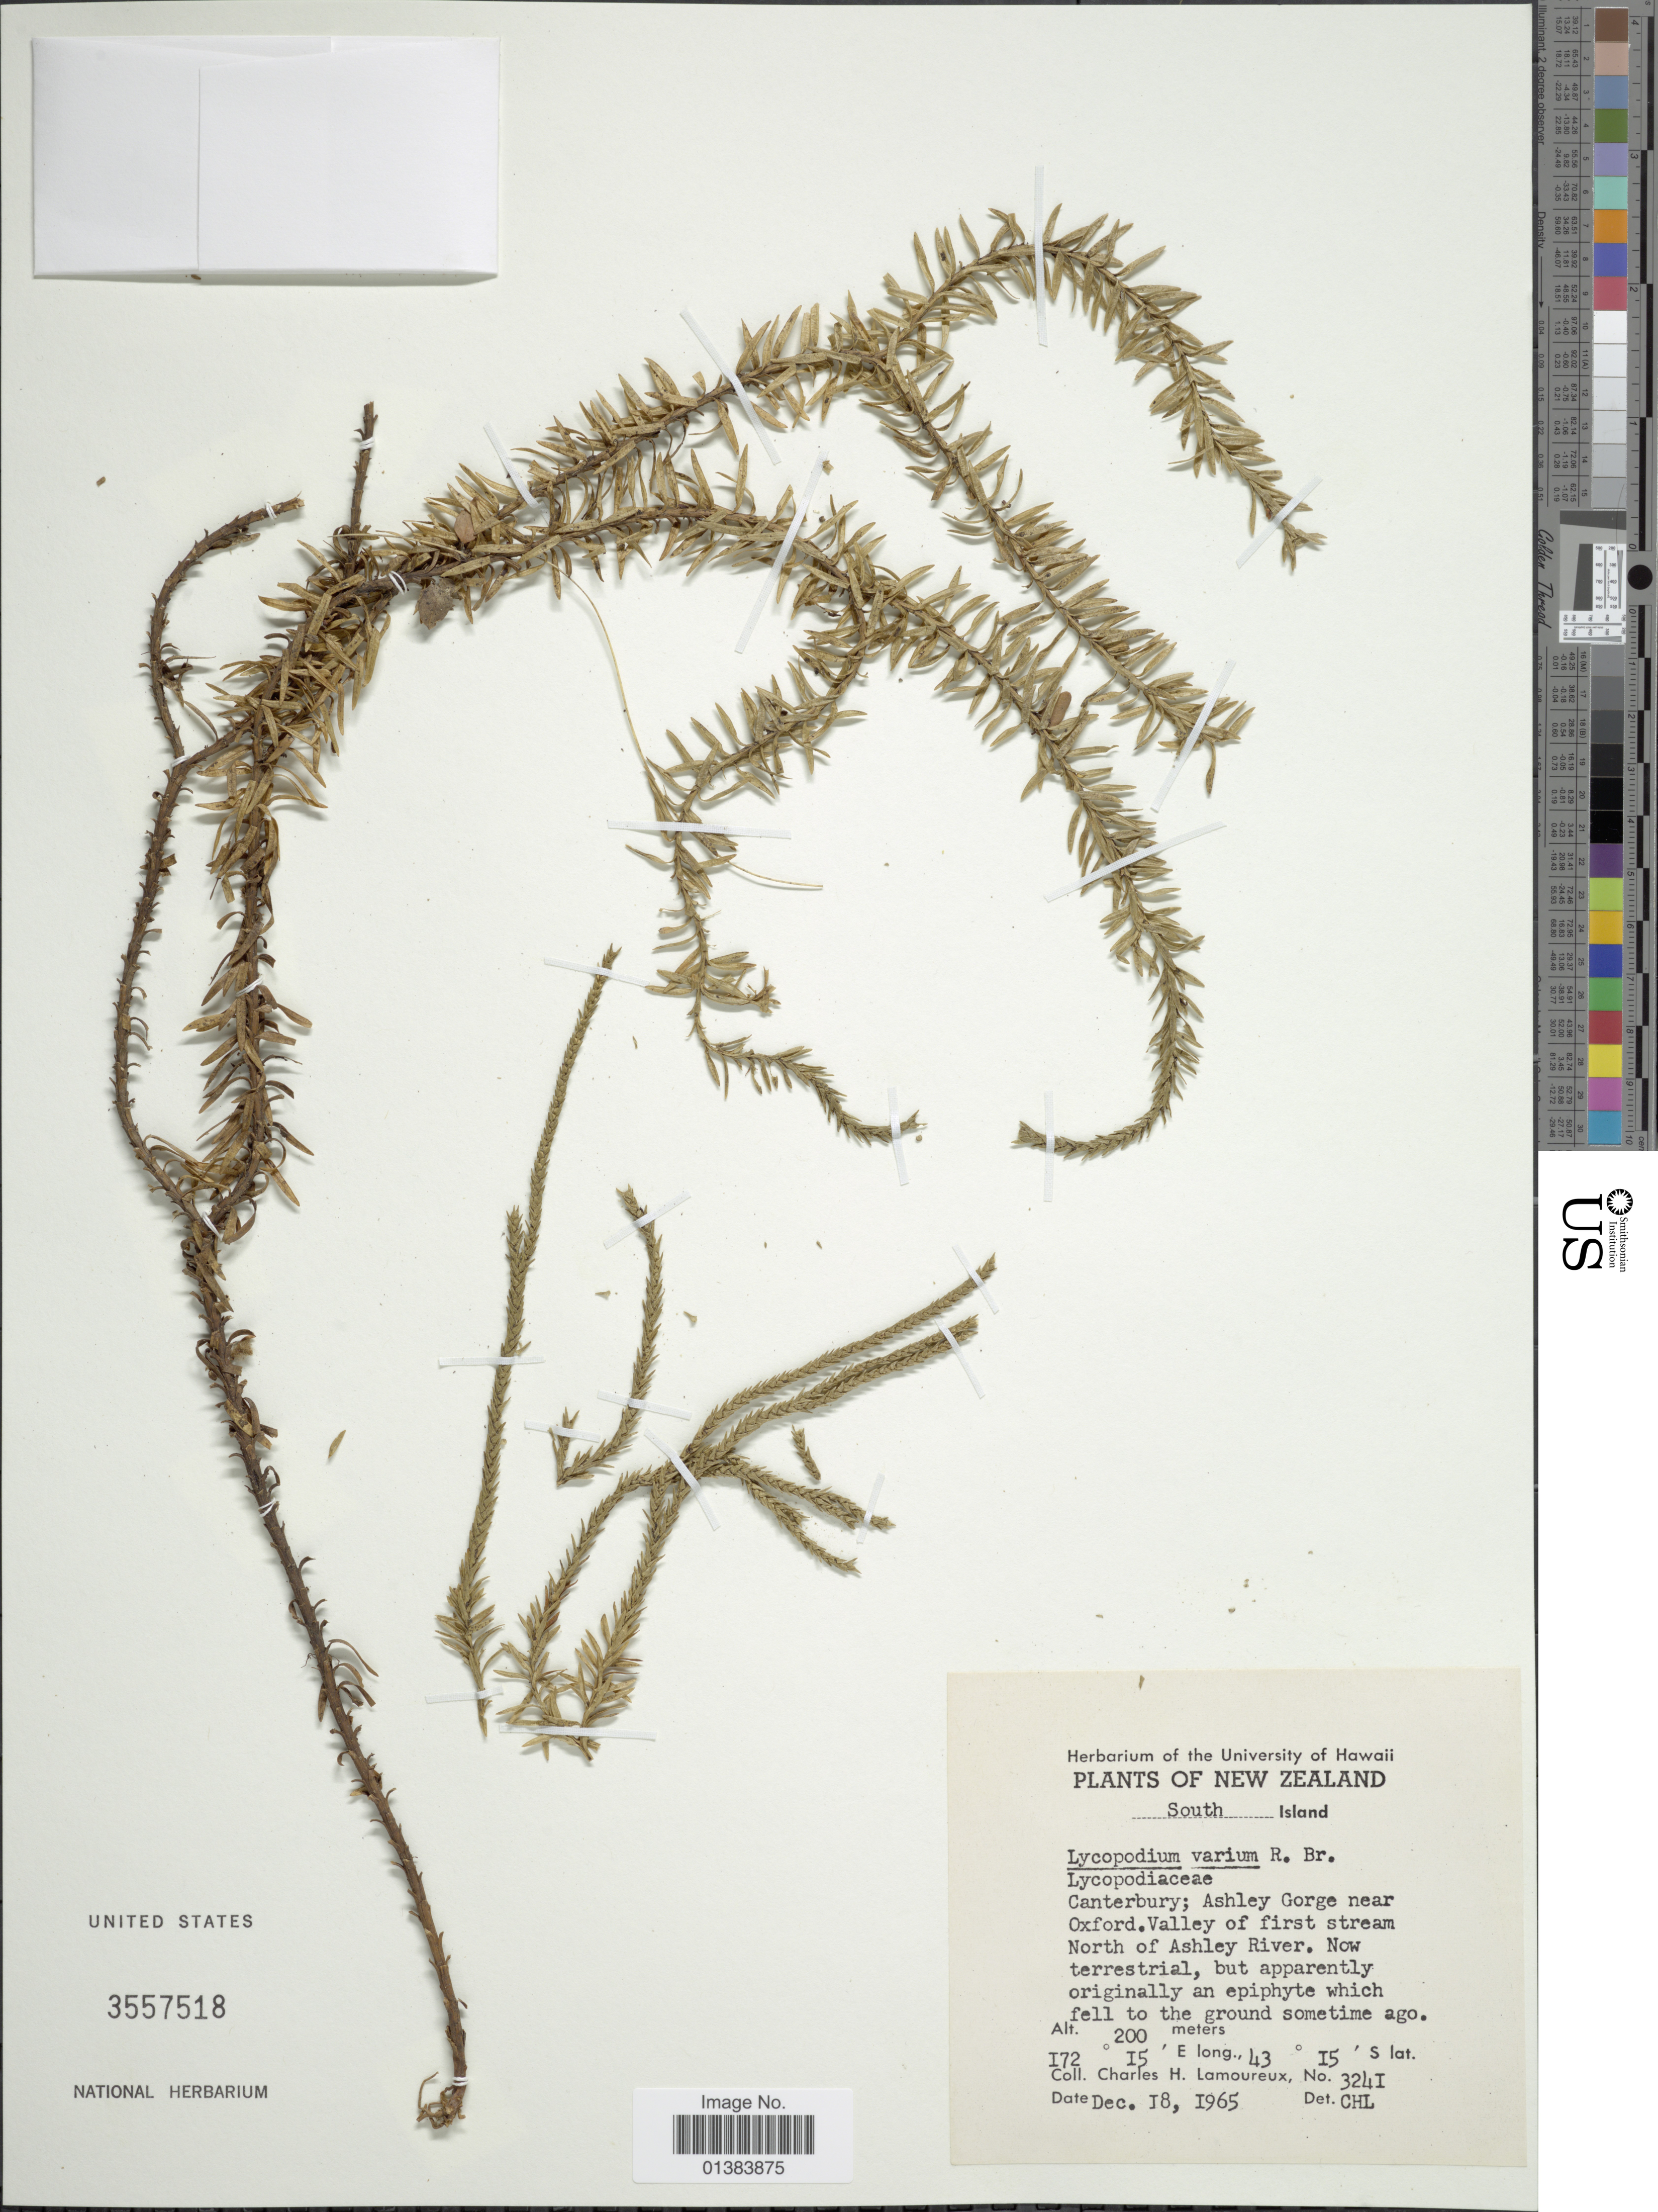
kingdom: Plantae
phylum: Tracheophyta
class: Lycopodiopsida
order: Lycopodiales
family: Lycopodiaceae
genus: Phlegmariurus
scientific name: Phlegmariurus varius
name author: (R. Br.) A. R. Field & Bostock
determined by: Field, A. R.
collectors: C. H. Lamoureux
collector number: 3241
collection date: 1965-12-18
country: New Zealand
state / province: Canterbury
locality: South Island, Ashley Gorge near Oxford. Valley of first stream North of Ashley River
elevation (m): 200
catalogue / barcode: US 3557518